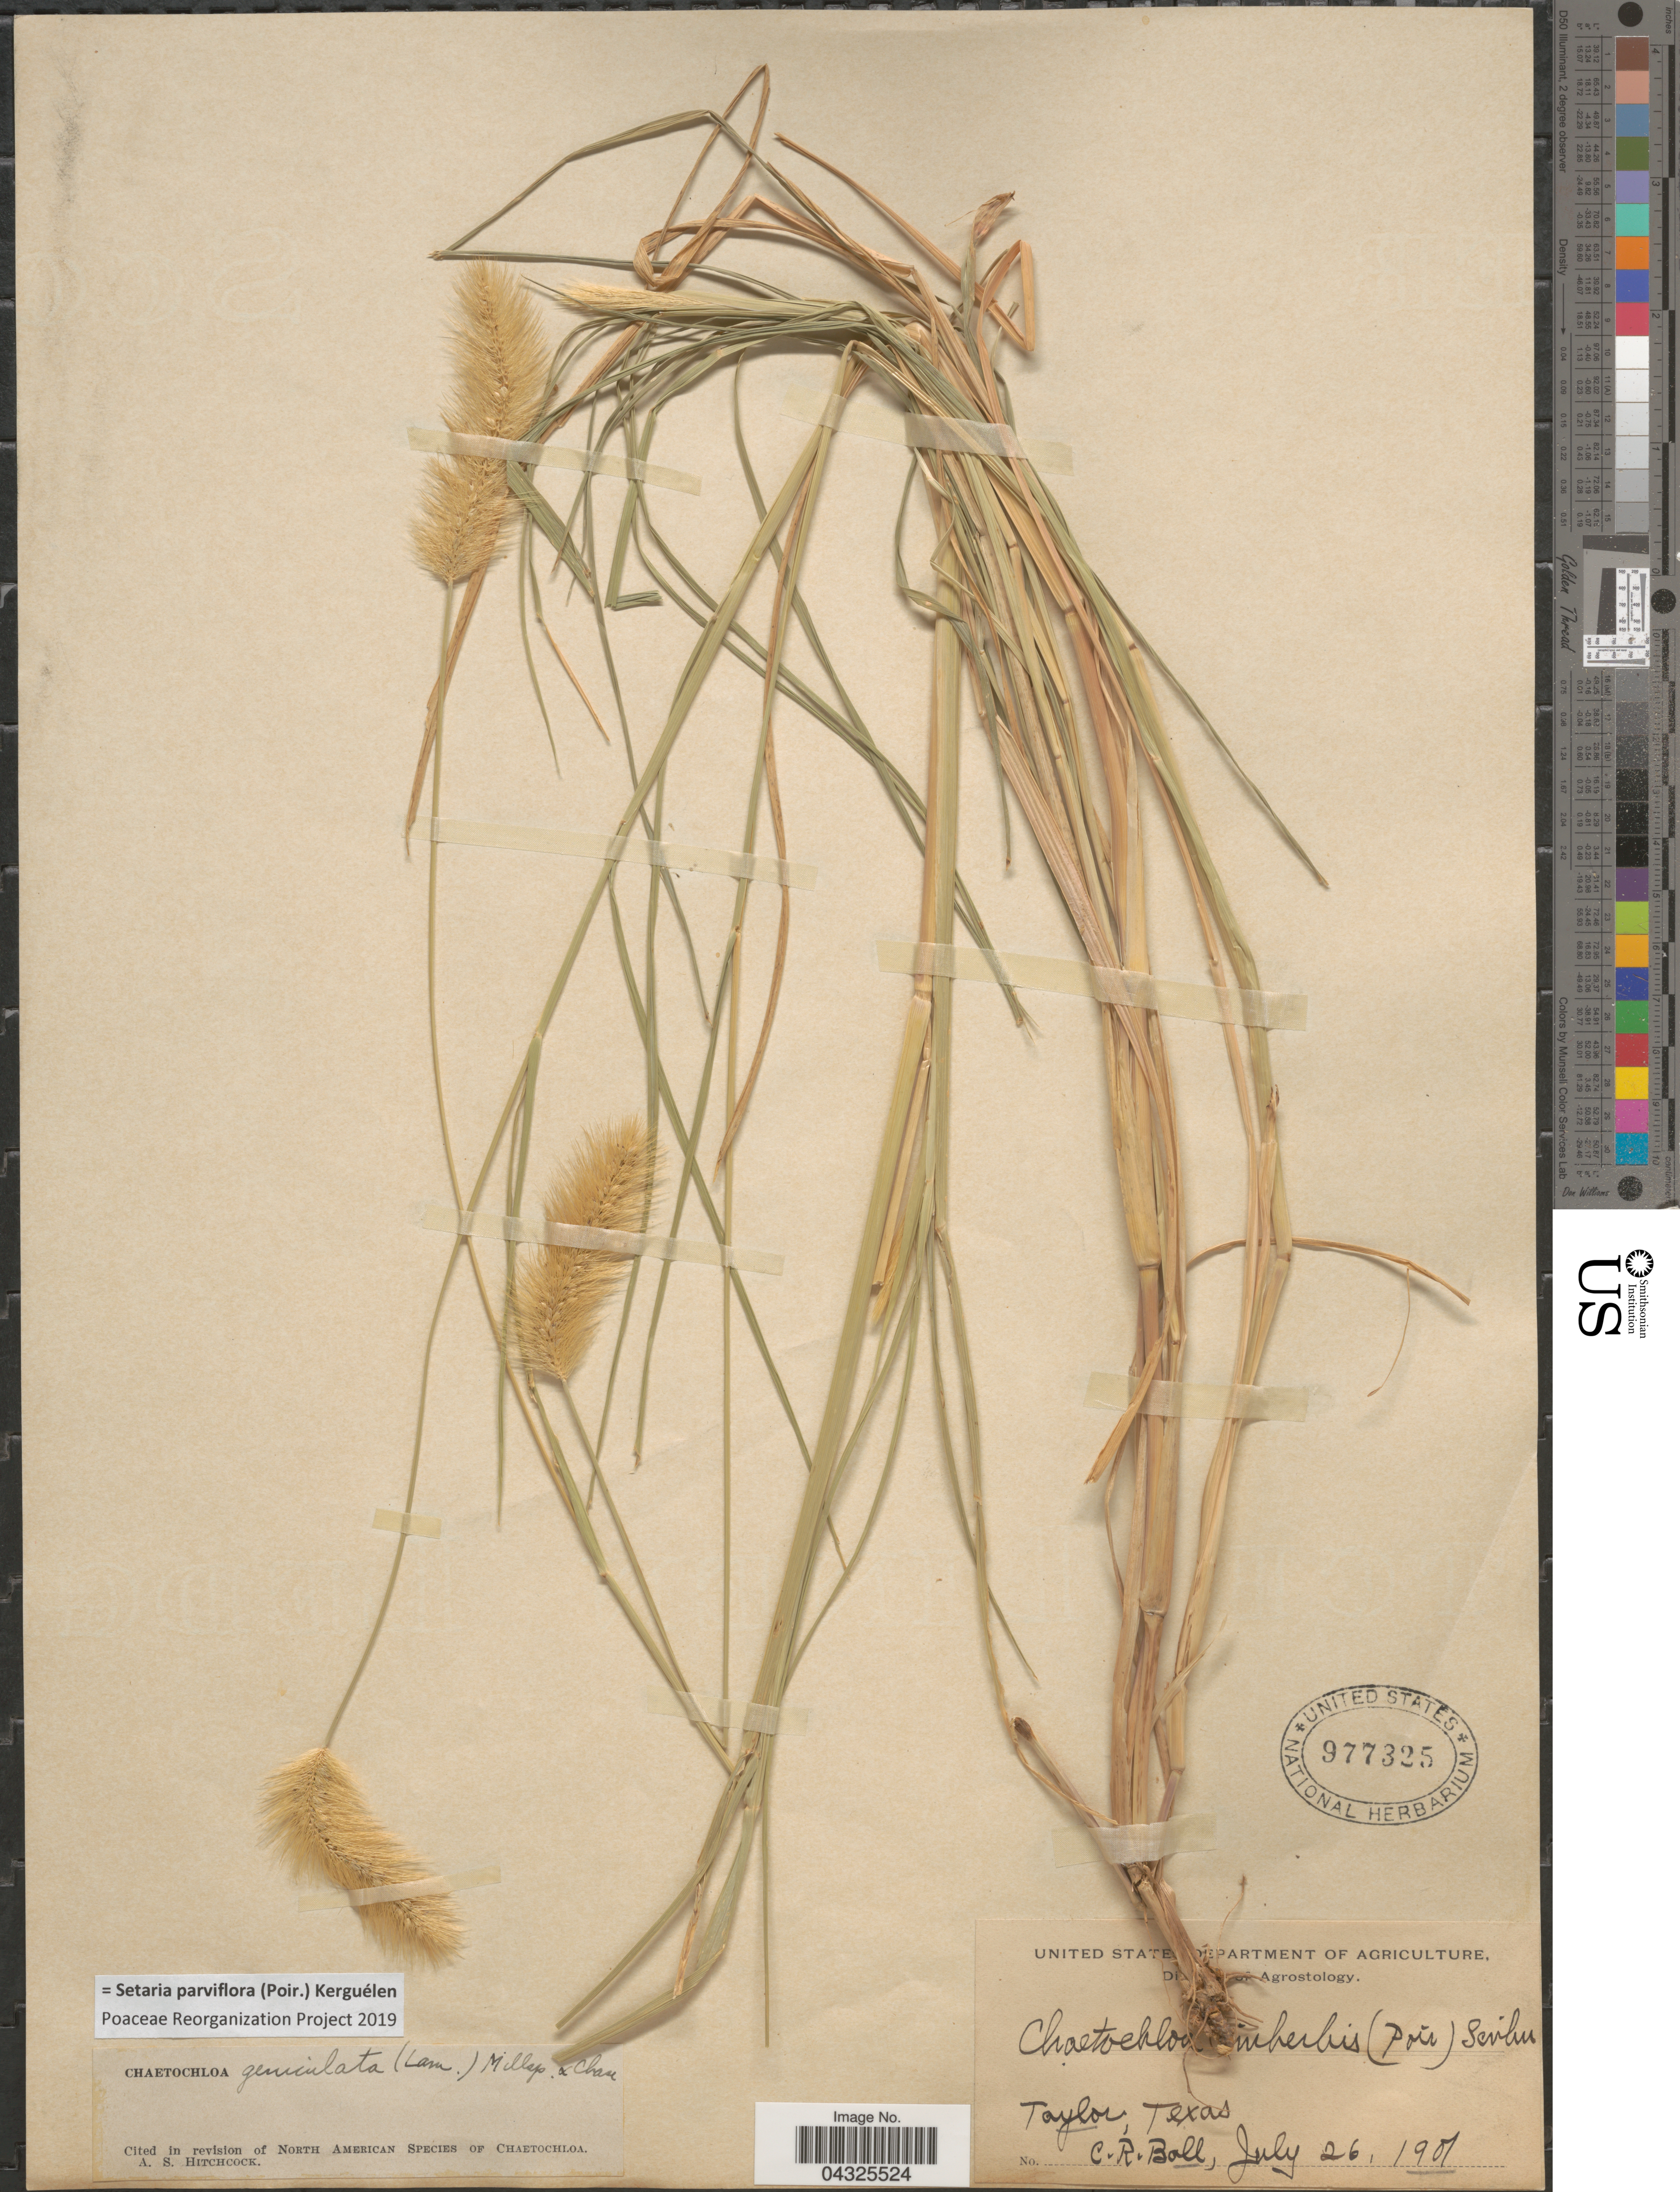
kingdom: Plantae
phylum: Tracheophyta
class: Liliopsida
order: Poales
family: Poaceae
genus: Setaria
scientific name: Setaria parviflora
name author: (Poir.) Kerguélen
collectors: C. R. Ball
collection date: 1901-07-26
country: United States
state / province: Texas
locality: Taylor.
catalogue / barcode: US 977325